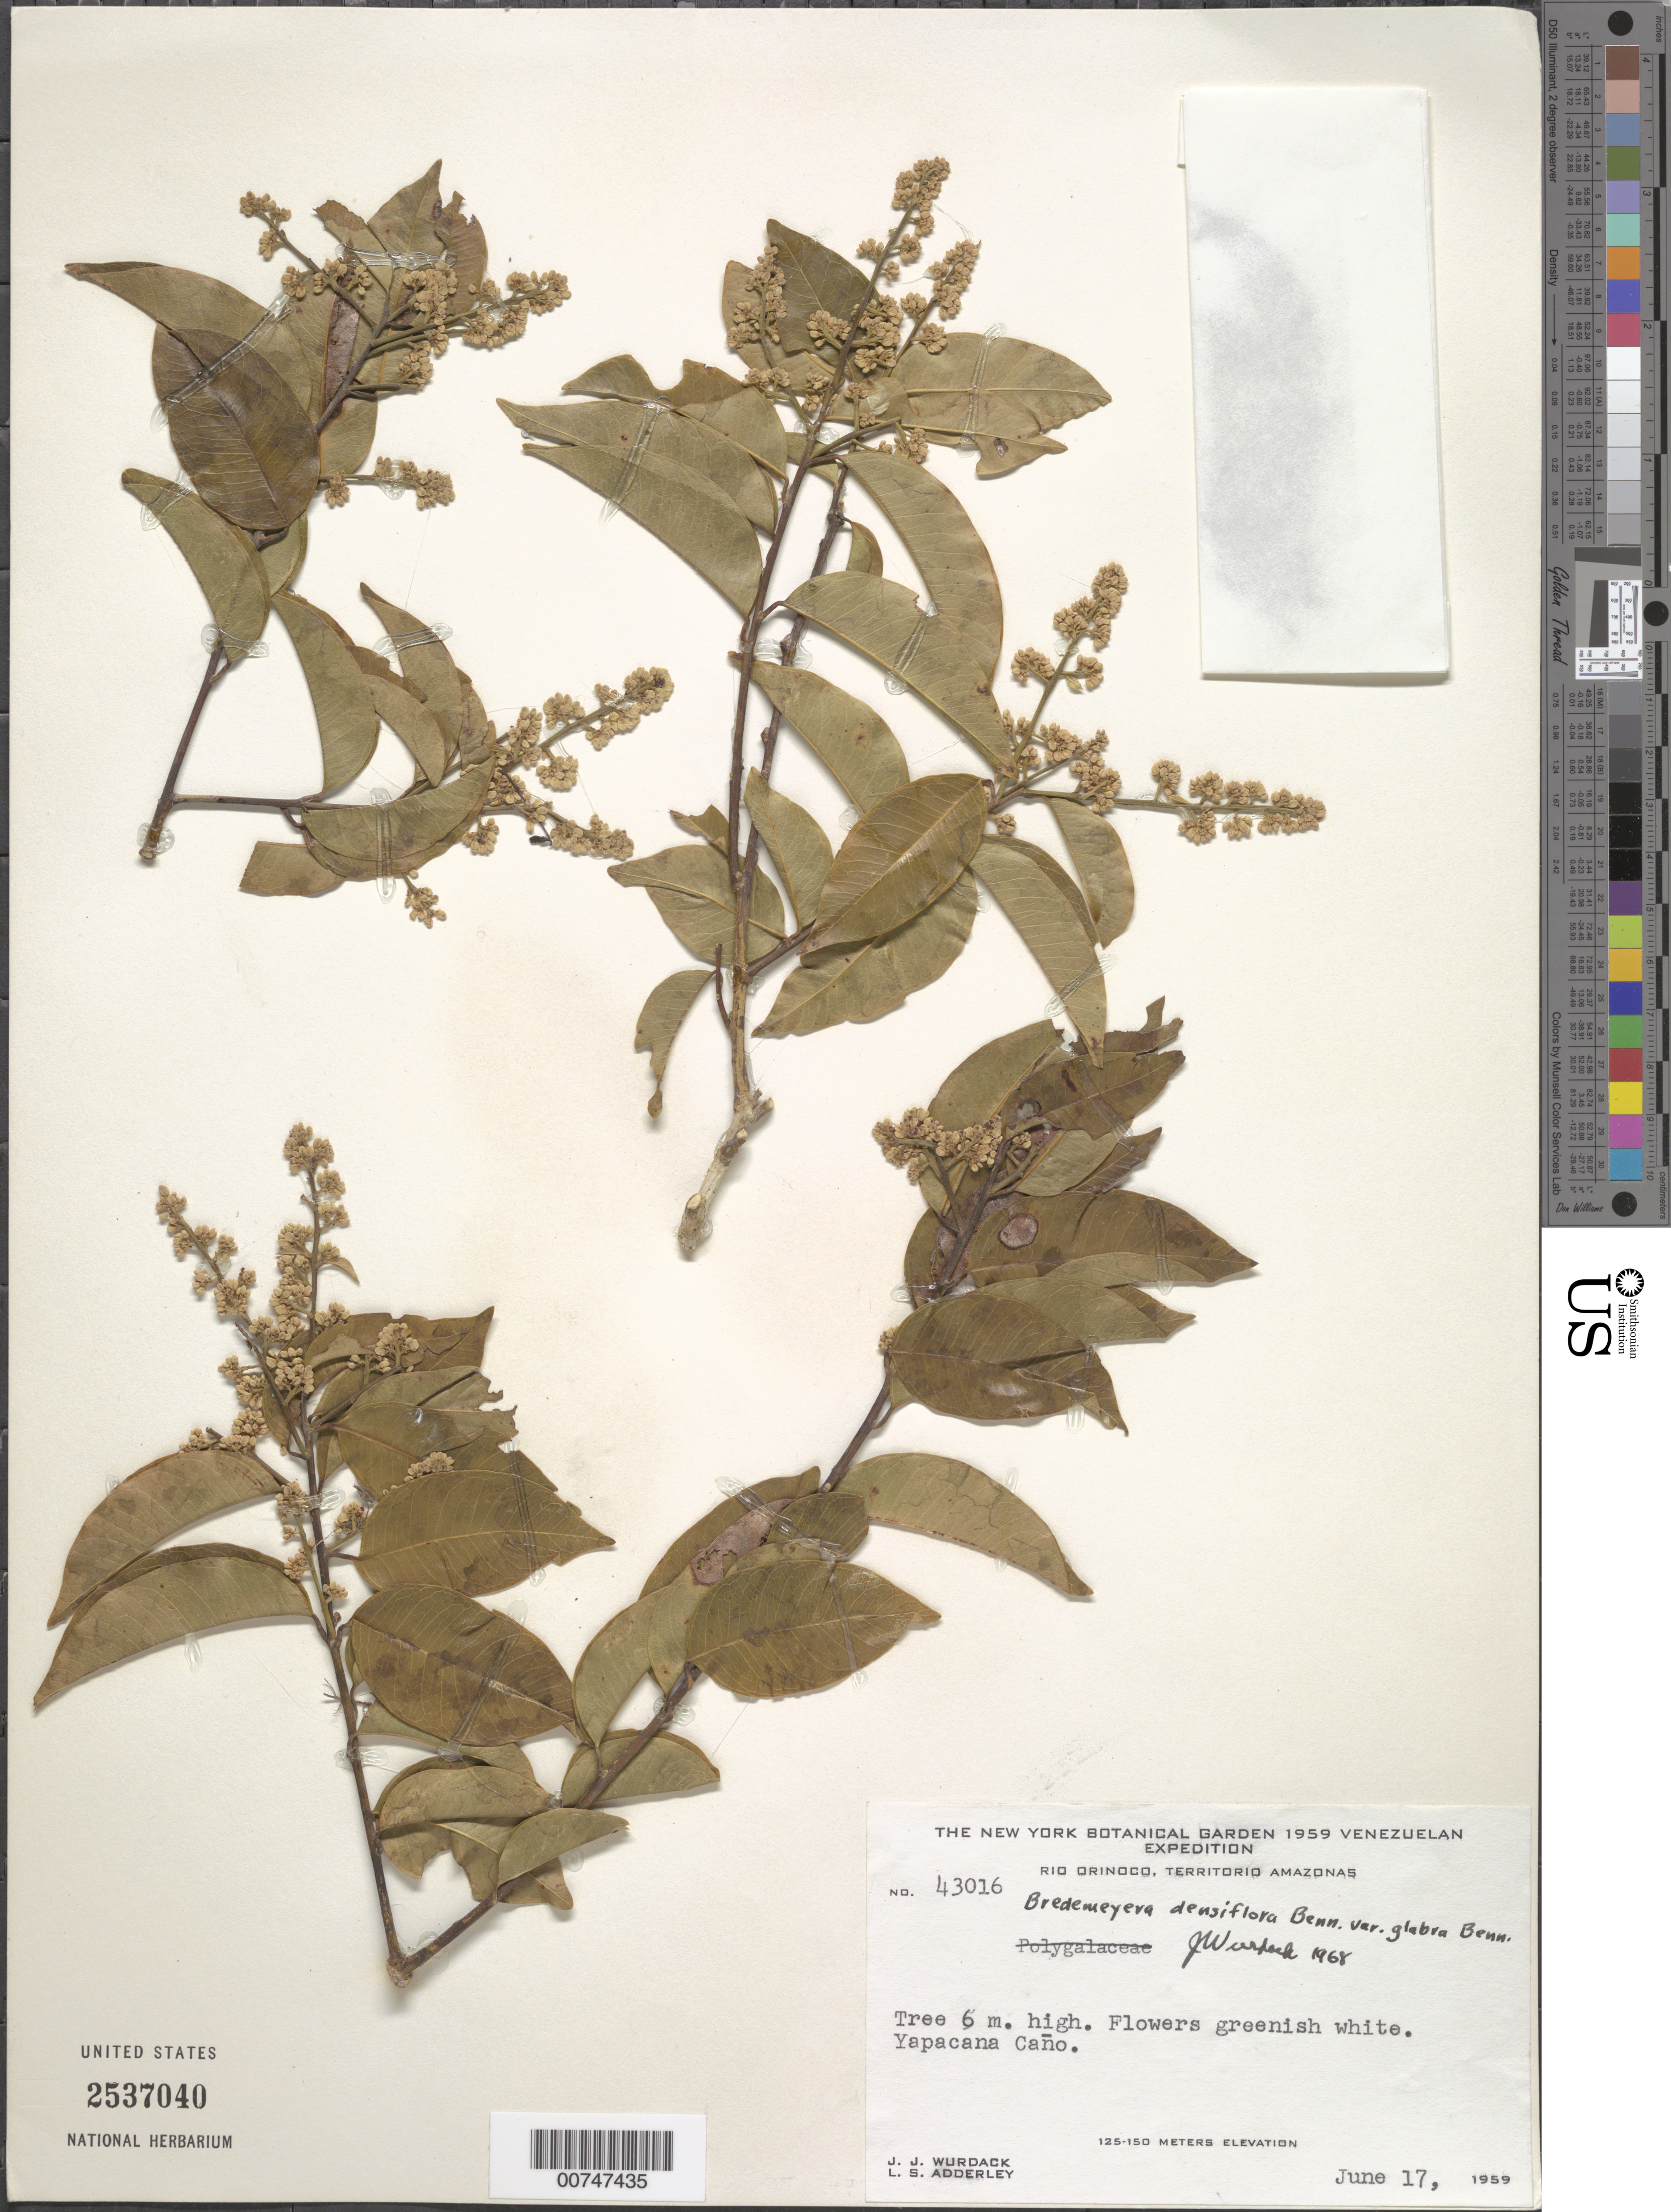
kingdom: Plantae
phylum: Tracheophyta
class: Magnoliopsida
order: Fabales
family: Polygalaceae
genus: Bredemeyera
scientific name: Bredemeyera densiflora var. glabra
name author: A.W. Benn.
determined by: Wurdack, John J., (US), US (UNITED STATES)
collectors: J. J. Wurdack & L. S. Adderley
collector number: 43016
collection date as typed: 17-Jun-59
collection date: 1959-06-17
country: Venezuela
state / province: Amazonas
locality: Caño Yapacana, Río Orinoco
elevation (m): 125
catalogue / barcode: US 2537040